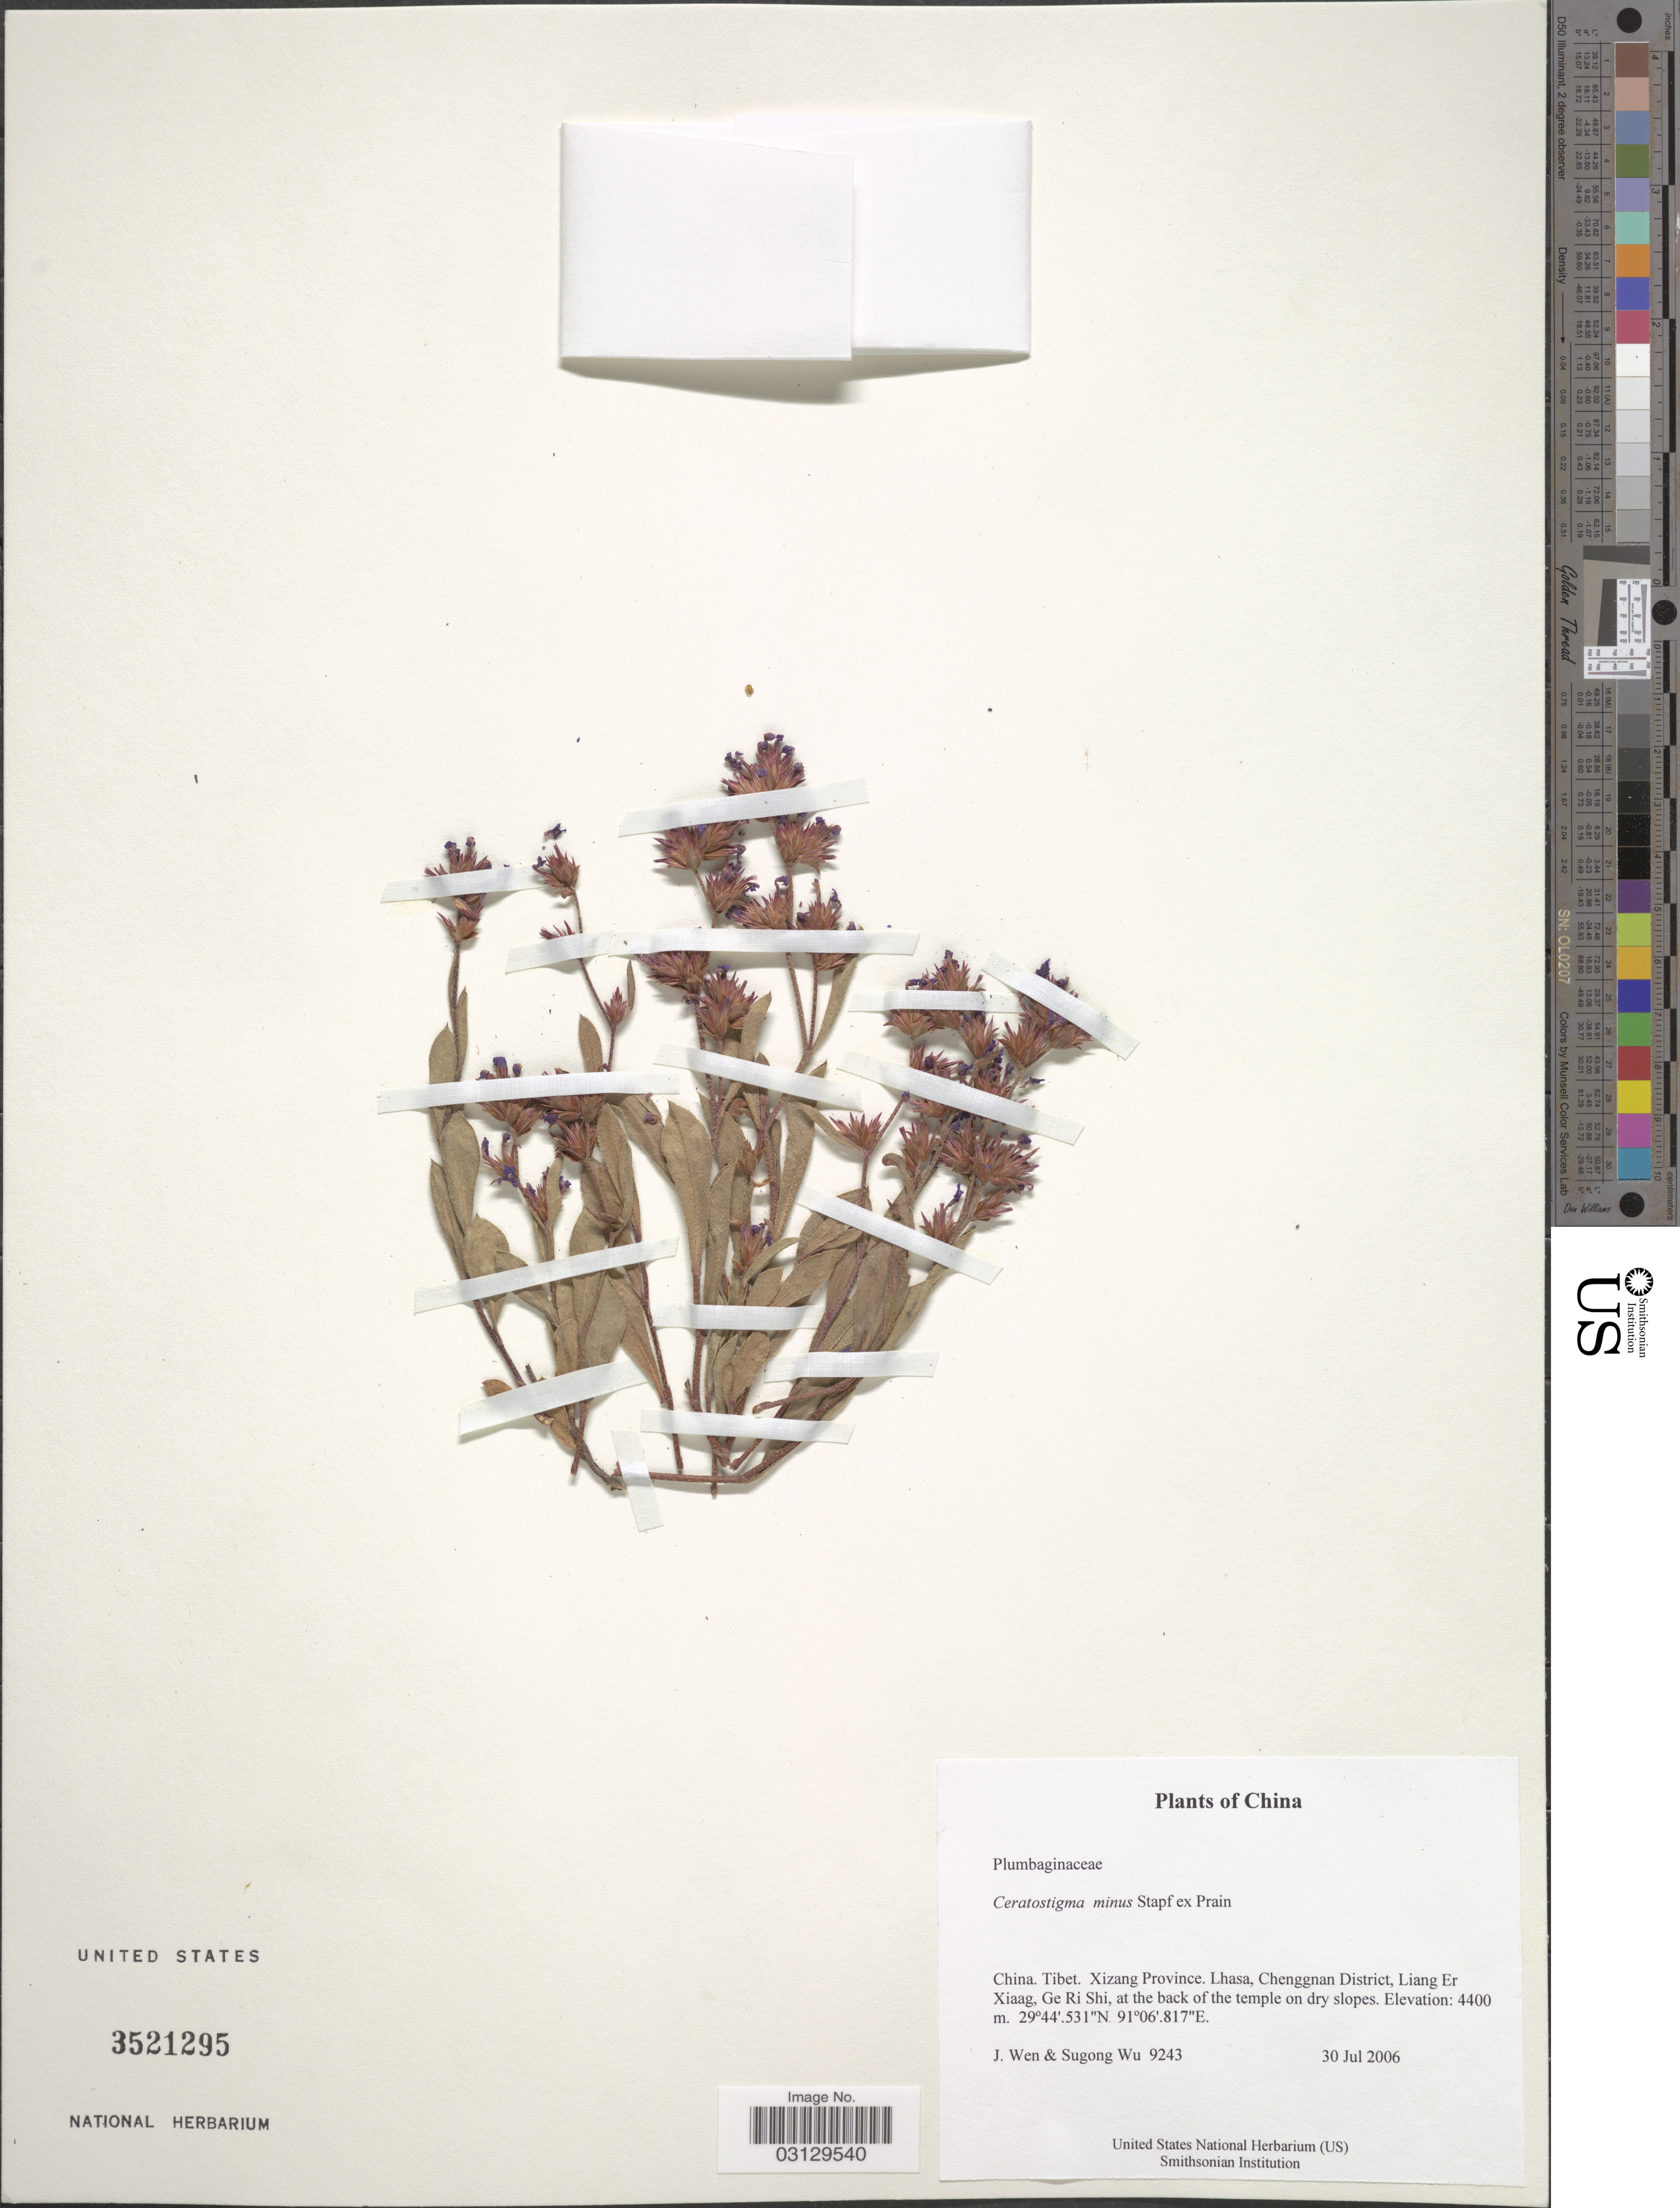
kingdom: Plantae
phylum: Tracheophyta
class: Magnoliopsida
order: Caryophyllales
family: Plumbaginaceae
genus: Ceratostigma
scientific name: Ceratostigma minus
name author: Stapf ex Prain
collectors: J. Wen & Sugong Wu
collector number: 9243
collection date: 2006-07-30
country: China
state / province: Xizang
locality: Tibet. Xizang Province. Lhasa, Chenggnan District, Liang Er Xiaag, Ge Ri Shi, at the back of the temple on dry slopes.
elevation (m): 4400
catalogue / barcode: US 3521295